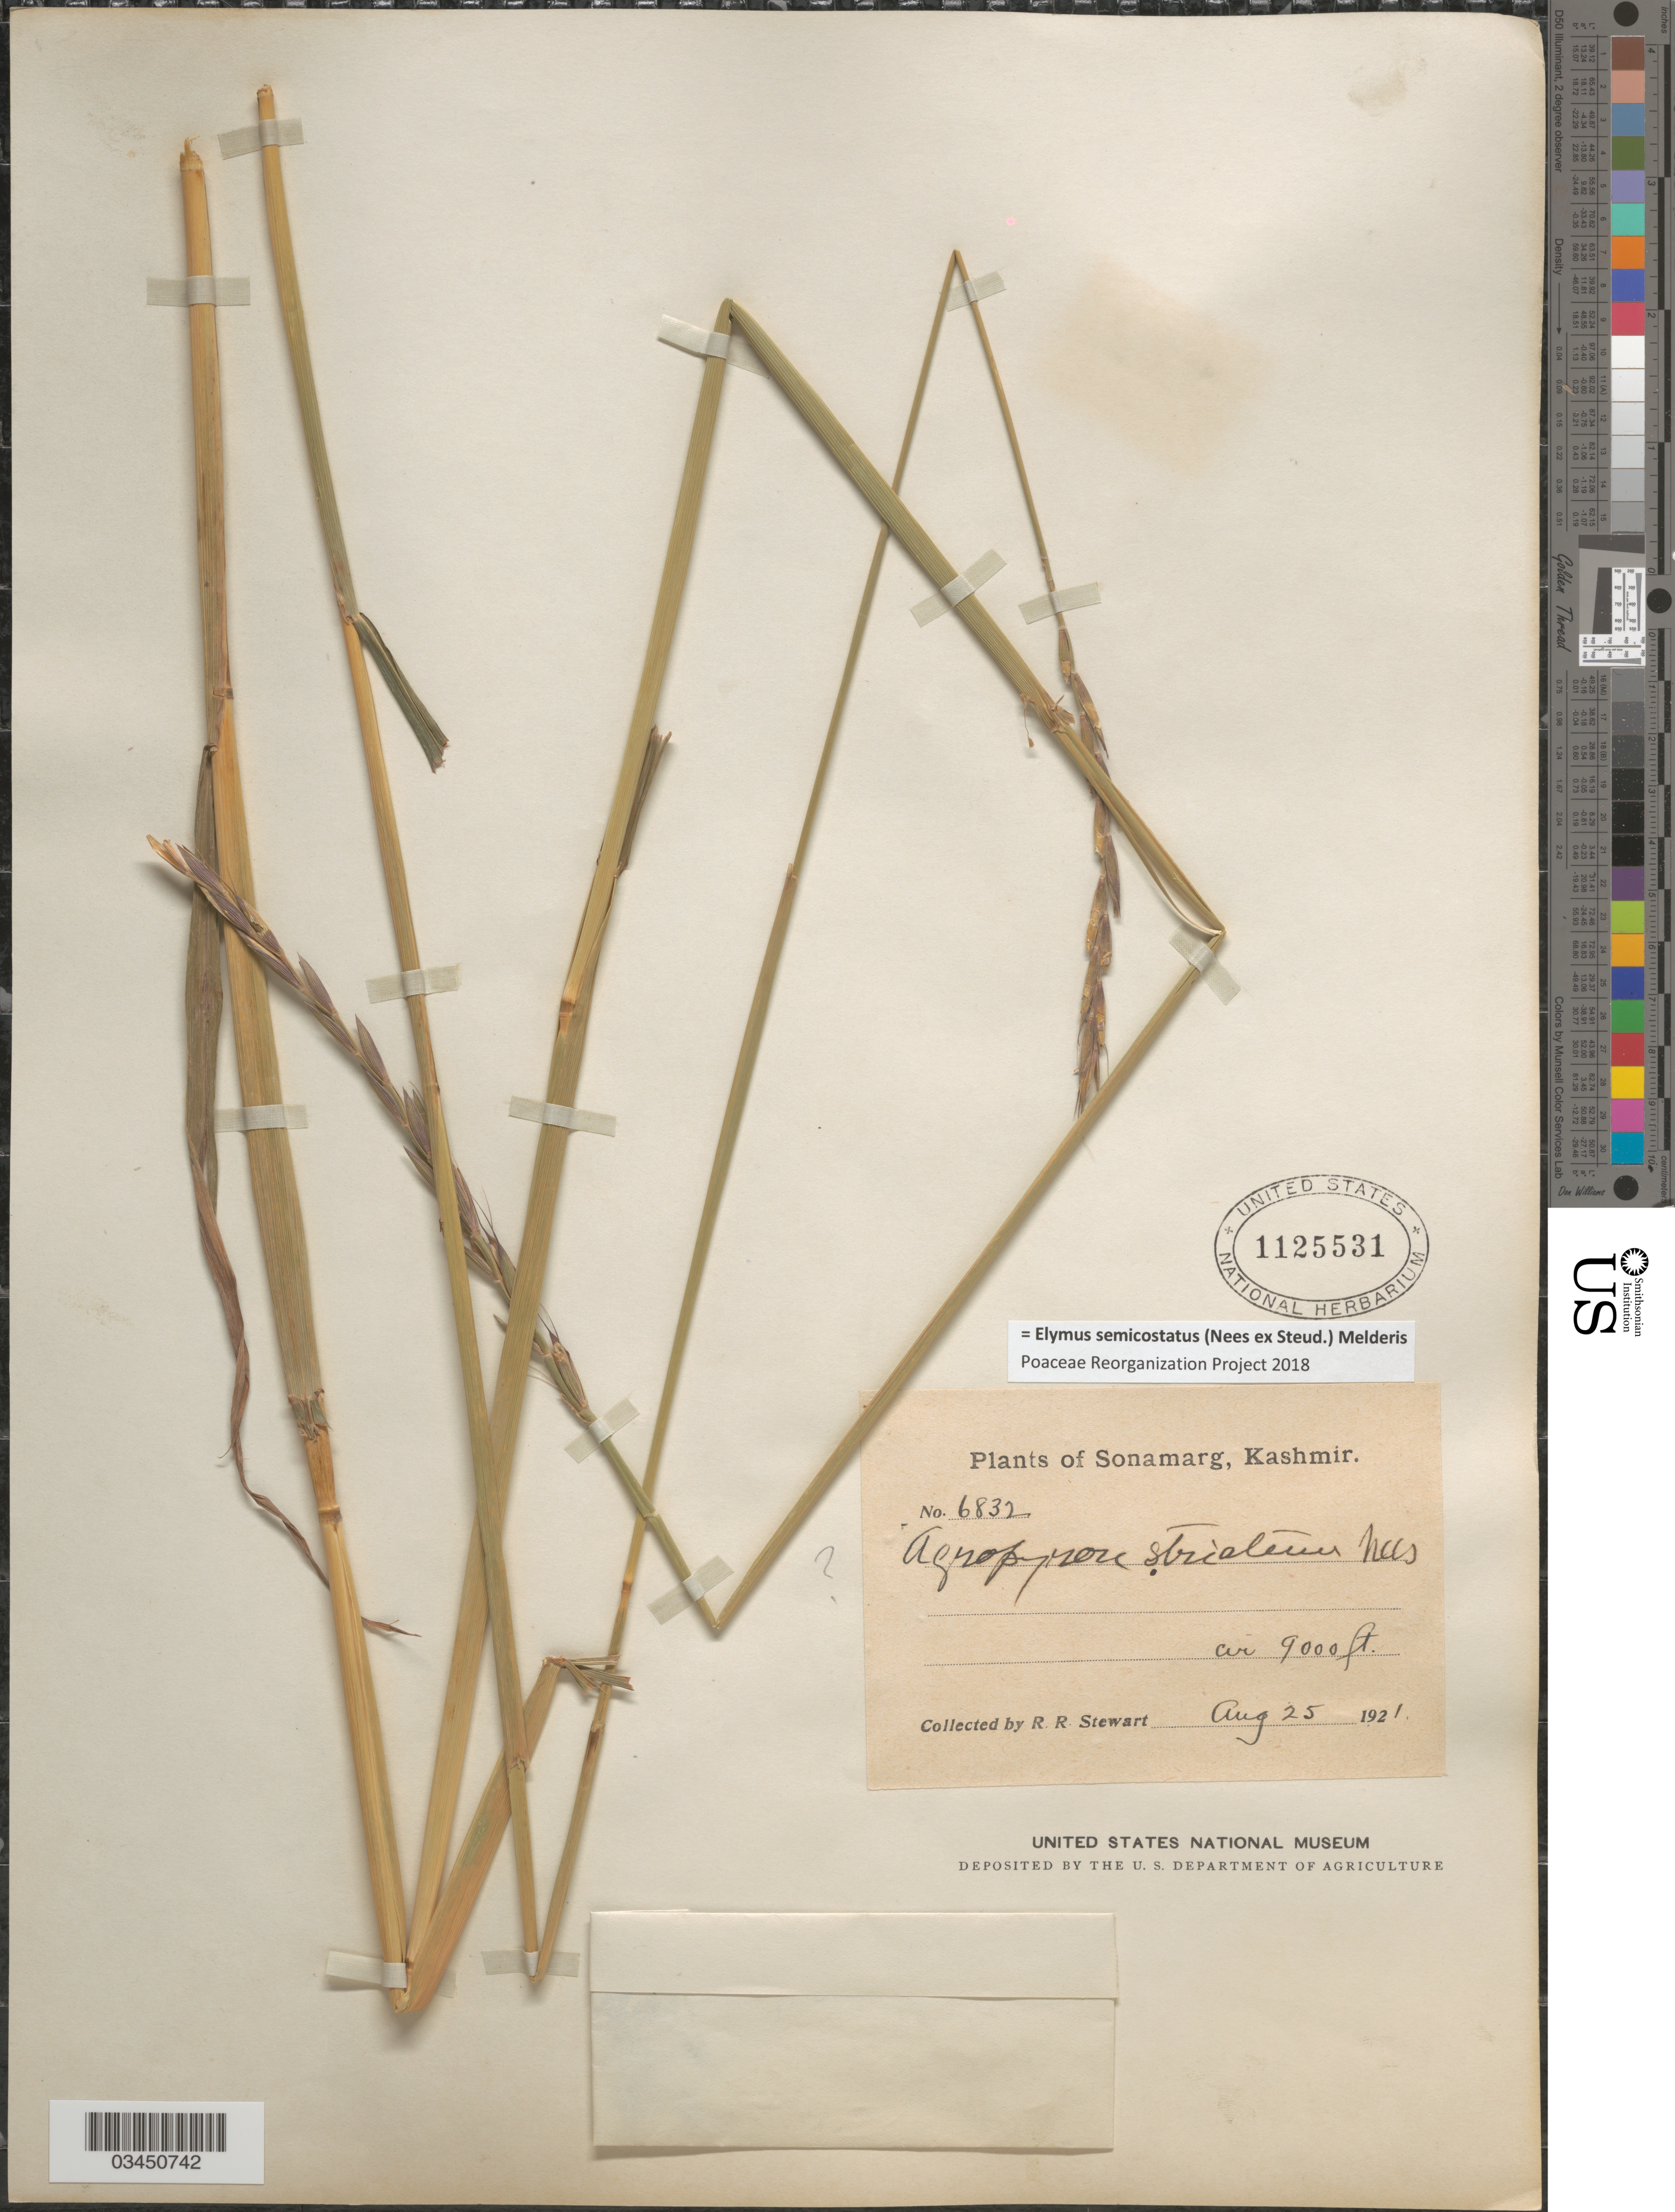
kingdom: Plantae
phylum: Tracheophyta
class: Liliopsida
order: Poales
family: Poaceae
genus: Elymus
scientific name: Elymus semicostatus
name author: (Nees ex Steud.) Melderis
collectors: R. Stewart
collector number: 6832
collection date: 1921-08-25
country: India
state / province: Jammu and Kashmir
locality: Sonamarg, Kashmir.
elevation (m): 2743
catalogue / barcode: US 1125531